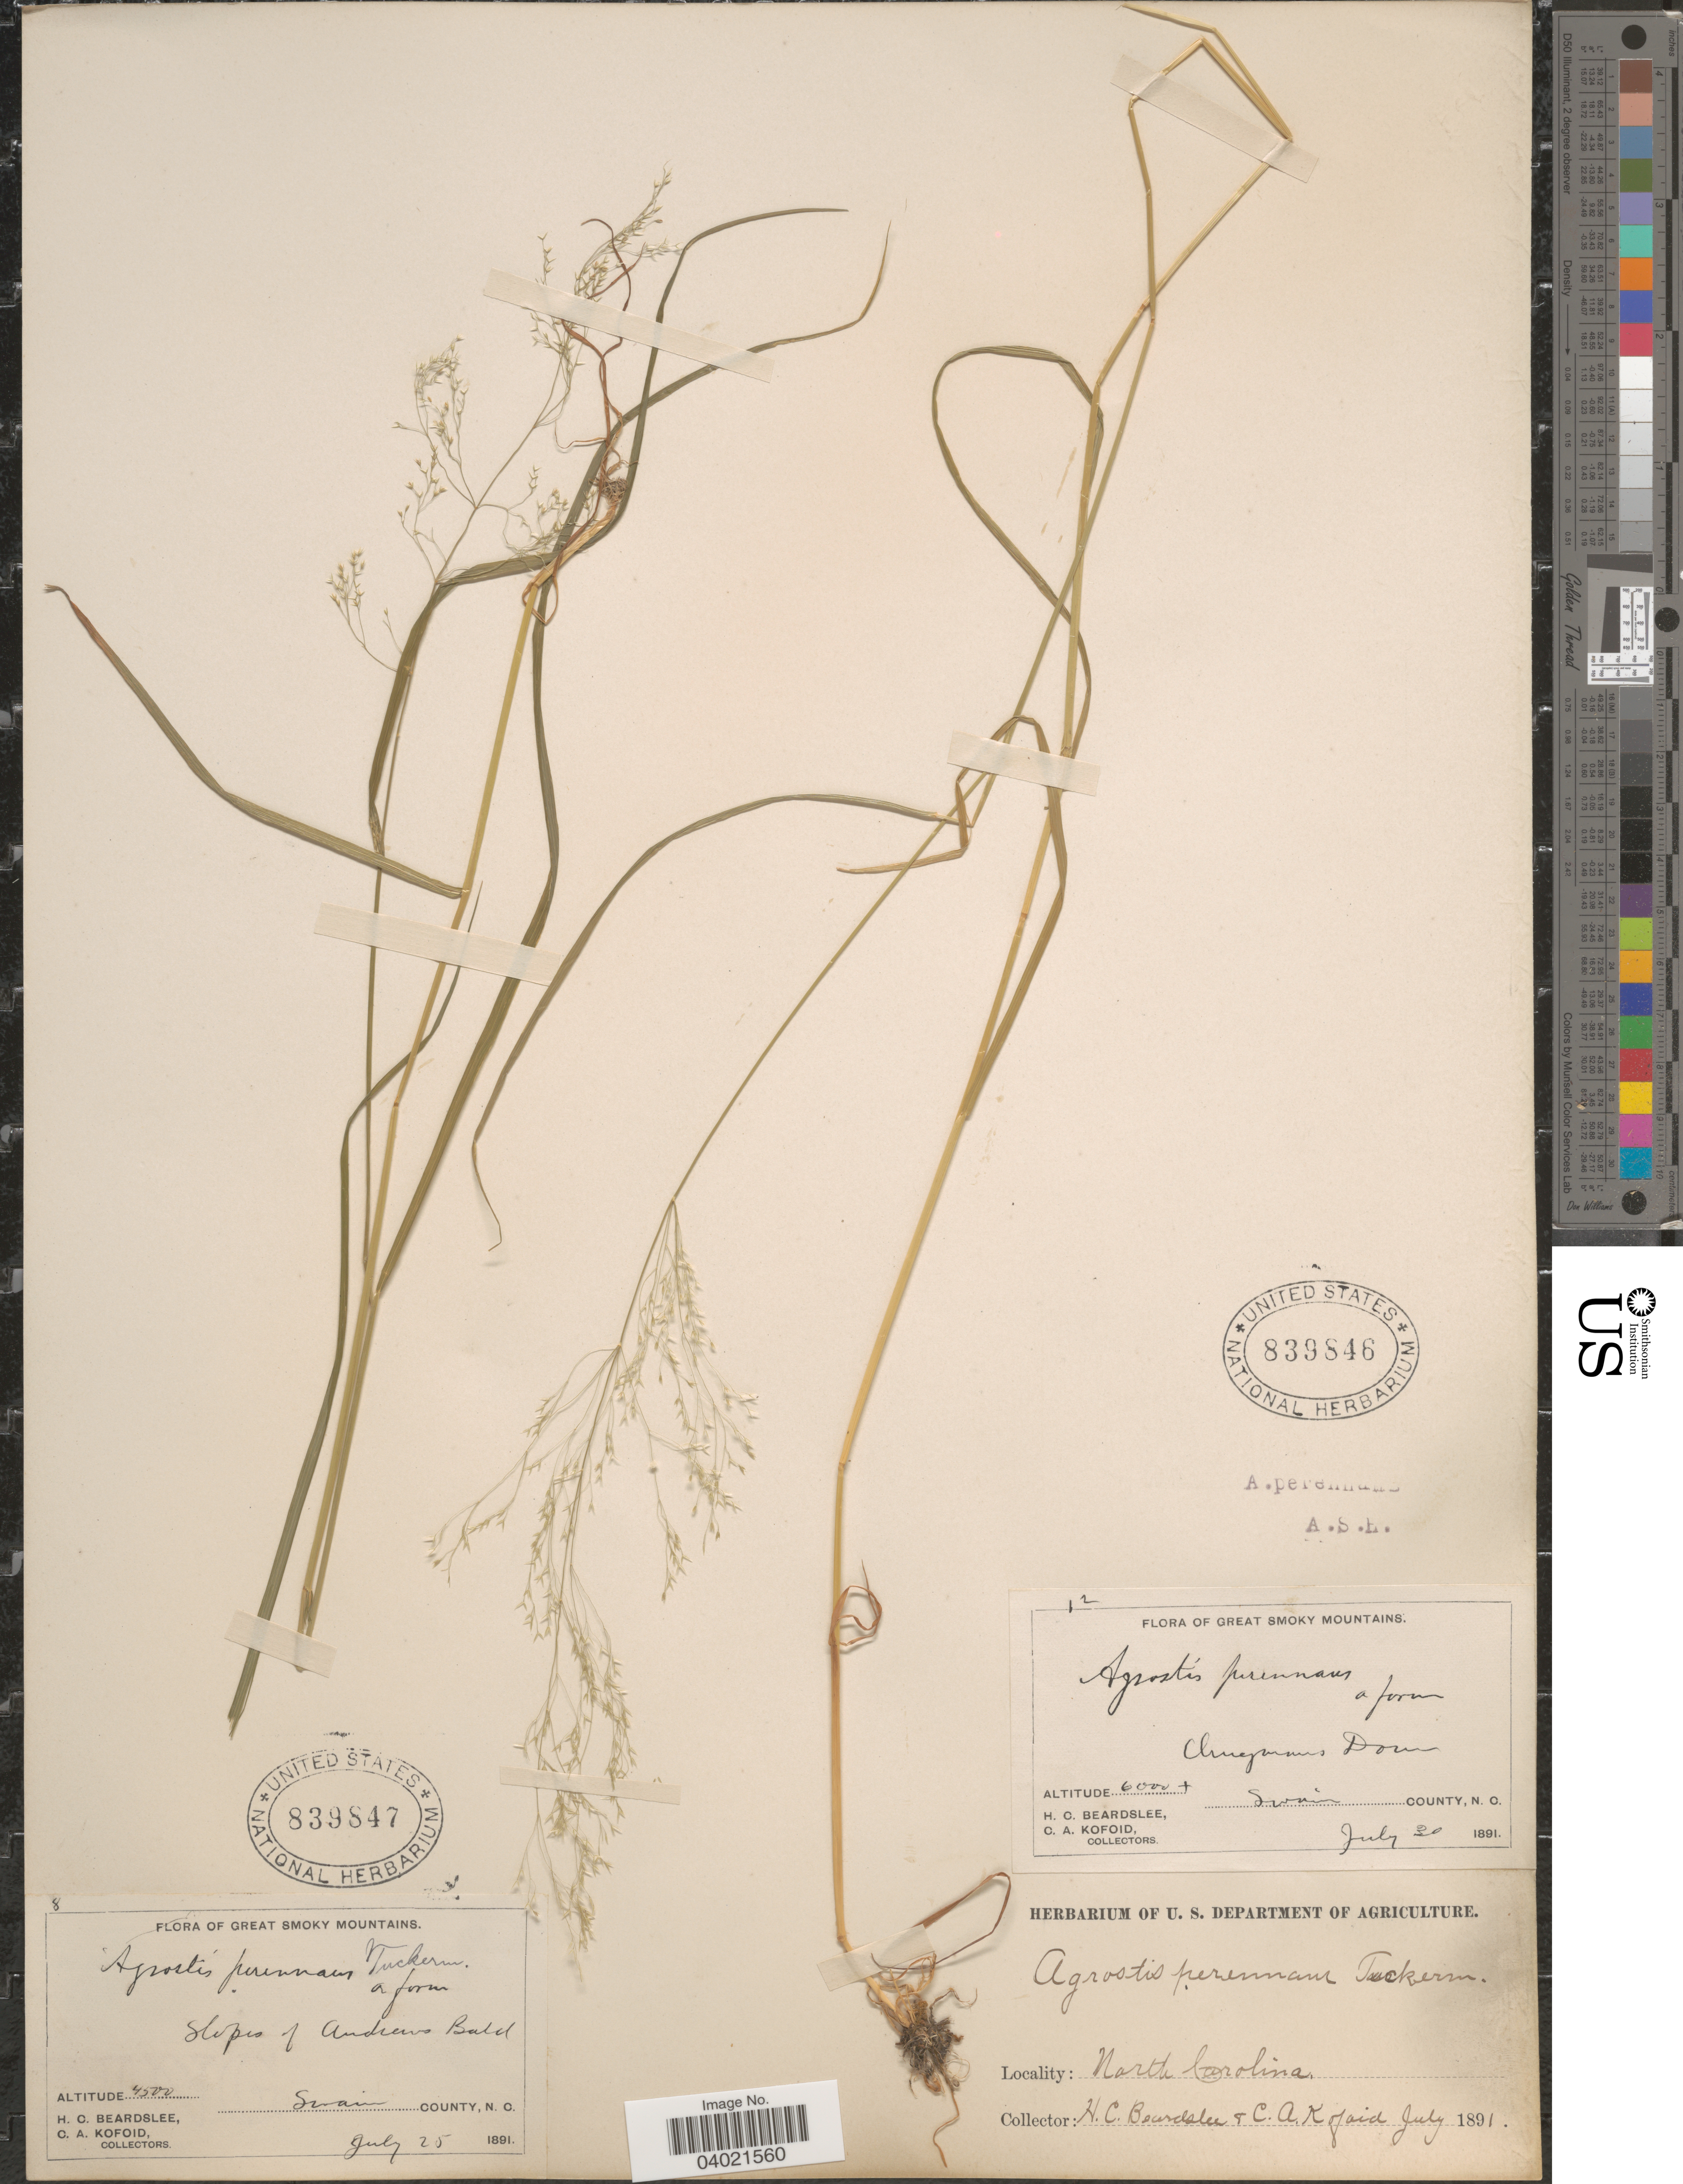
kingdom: Plantae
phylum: Tracheophyta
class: Liliopsida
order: Poales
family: Poaceae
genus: Agrostis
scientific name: Agrostis perennans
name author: (Walter) Tuck.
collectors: H. Beardslee & C. Kofoid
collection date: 1891-07-30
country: United States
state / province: North Carolina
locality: Great Smoky Mountains. Clingmans Dome. Swain County.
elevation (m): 1829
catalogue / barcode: US 839846-2